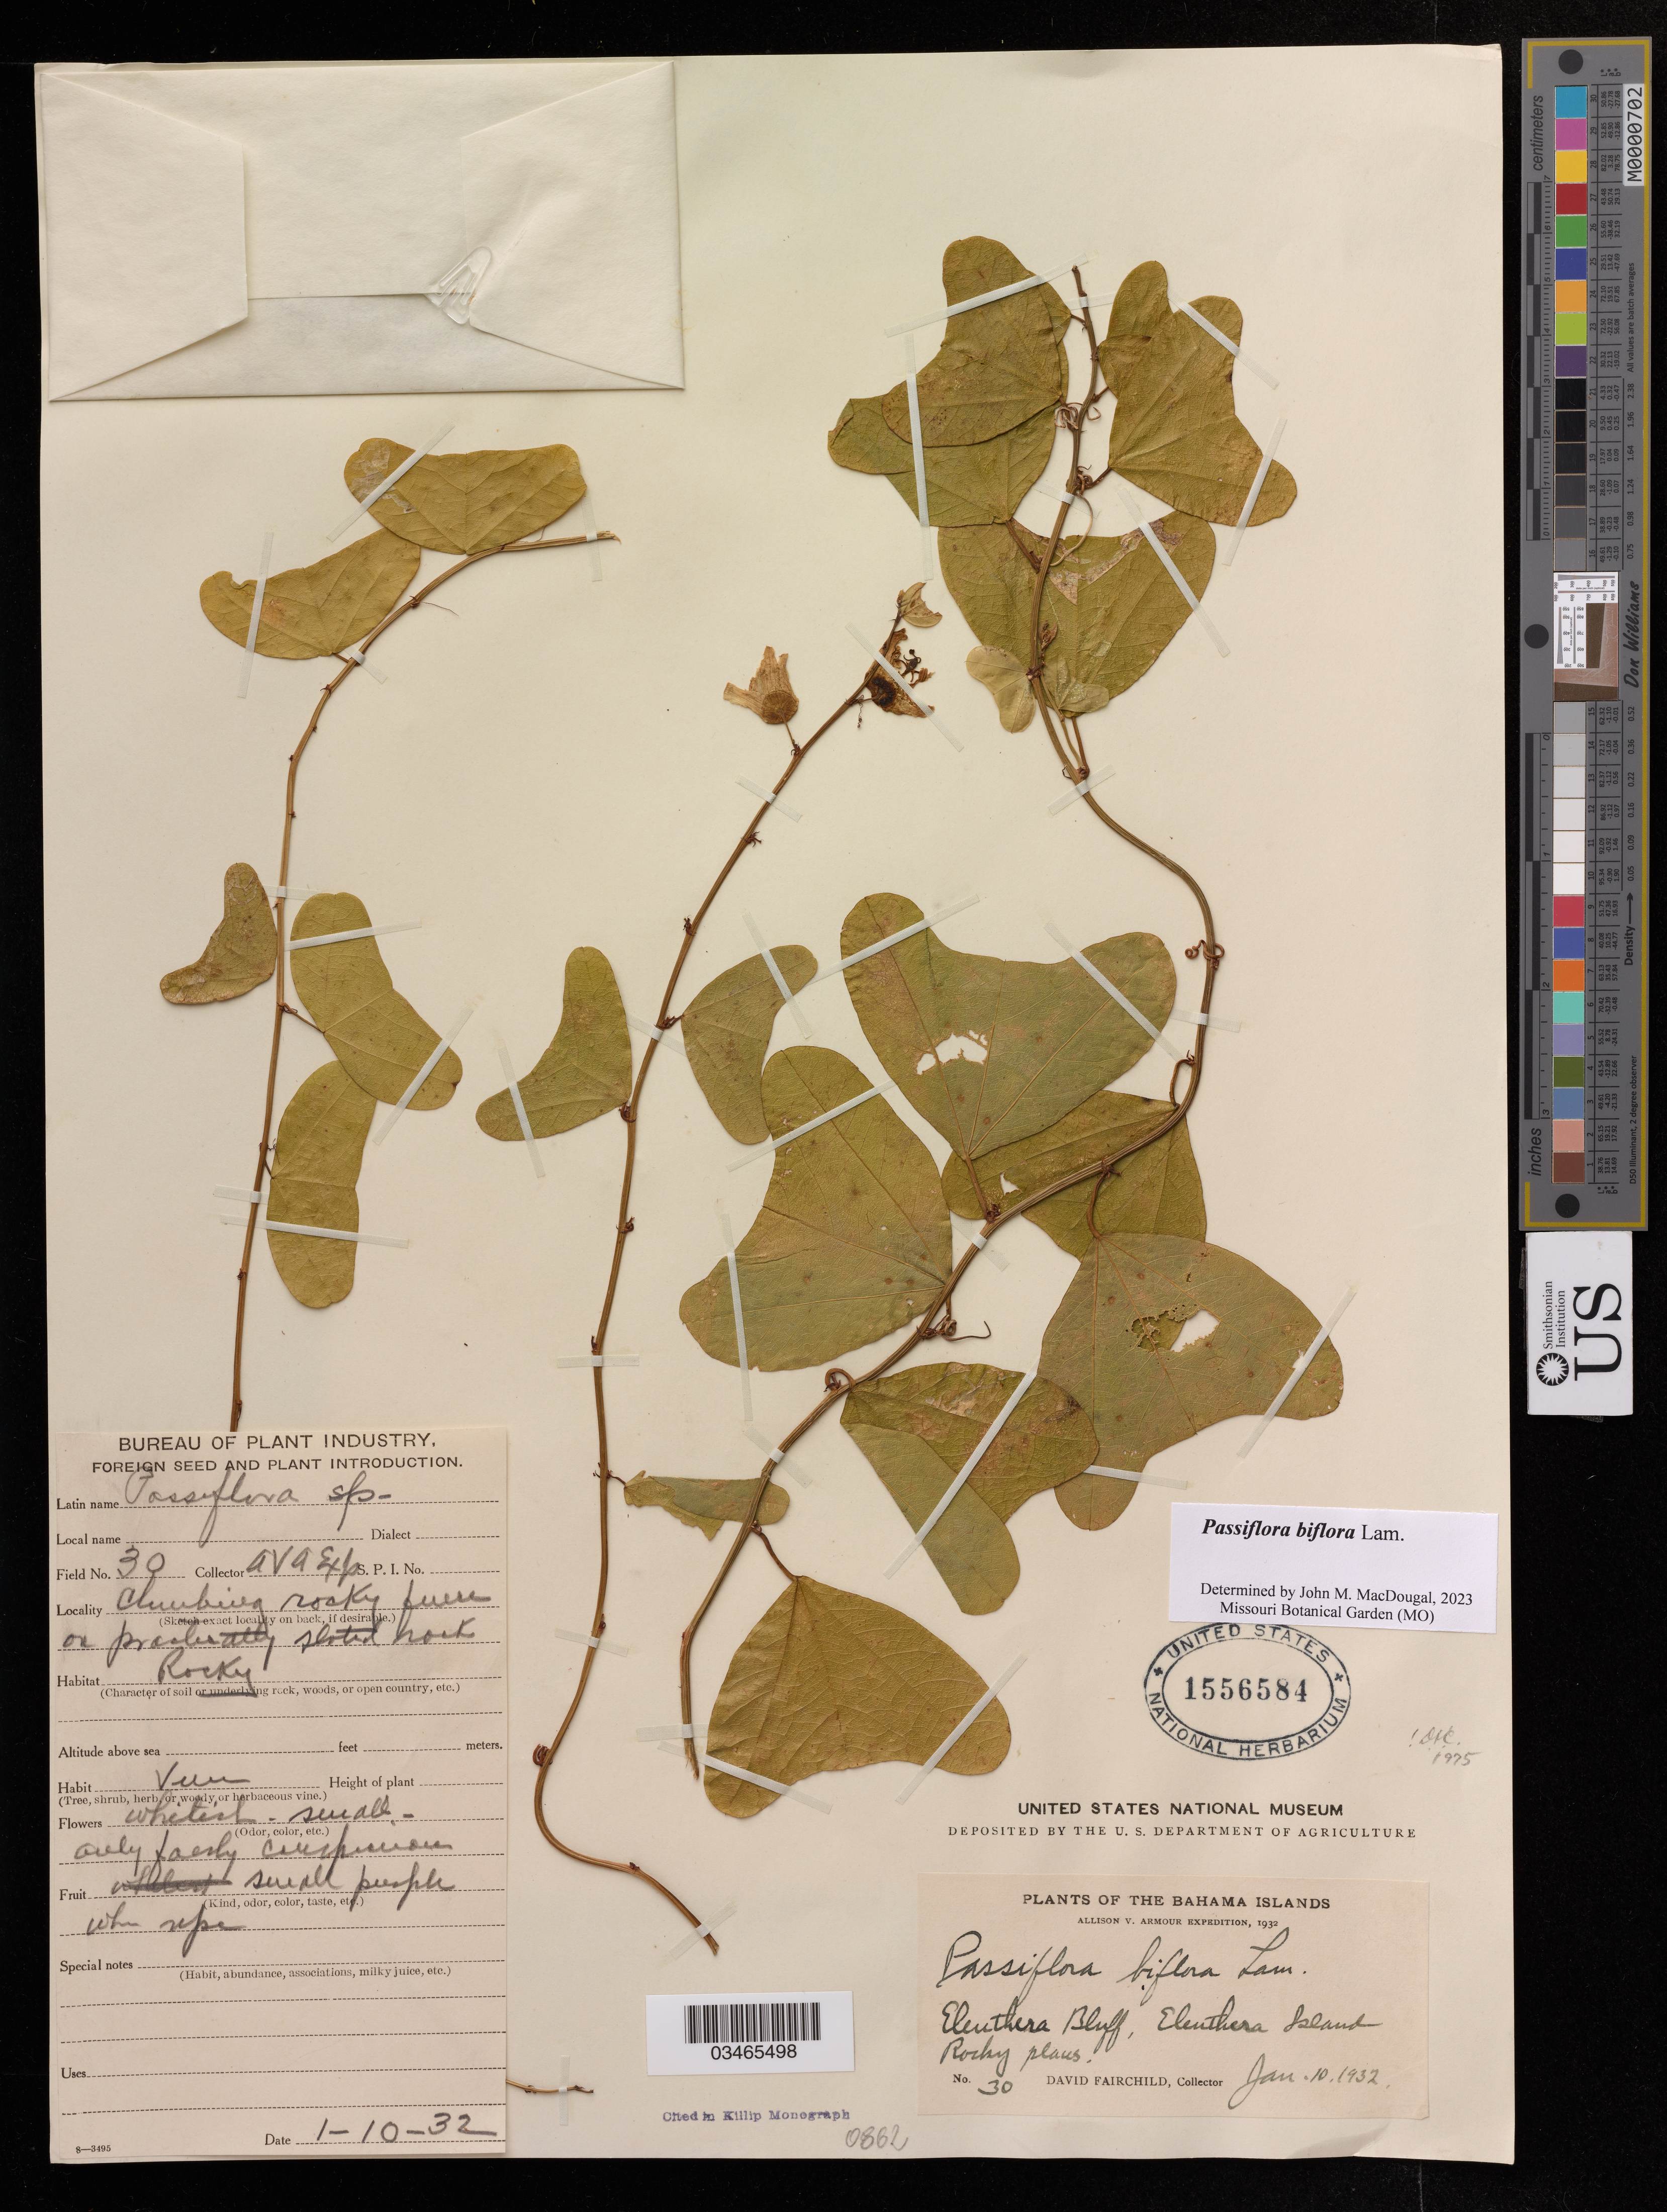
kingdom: Plantae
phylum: Tracheophyta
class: Magnoliopsida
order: Malpighiales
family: Passifloraceae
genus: Passiflora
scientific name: Passiflora biflora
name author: Lam.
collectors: D. Fairchild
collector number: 30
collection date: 1932-01-10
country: Bahamas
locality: Eleuthera Bluff, Eleuthera Island.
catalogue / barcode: US 1556584